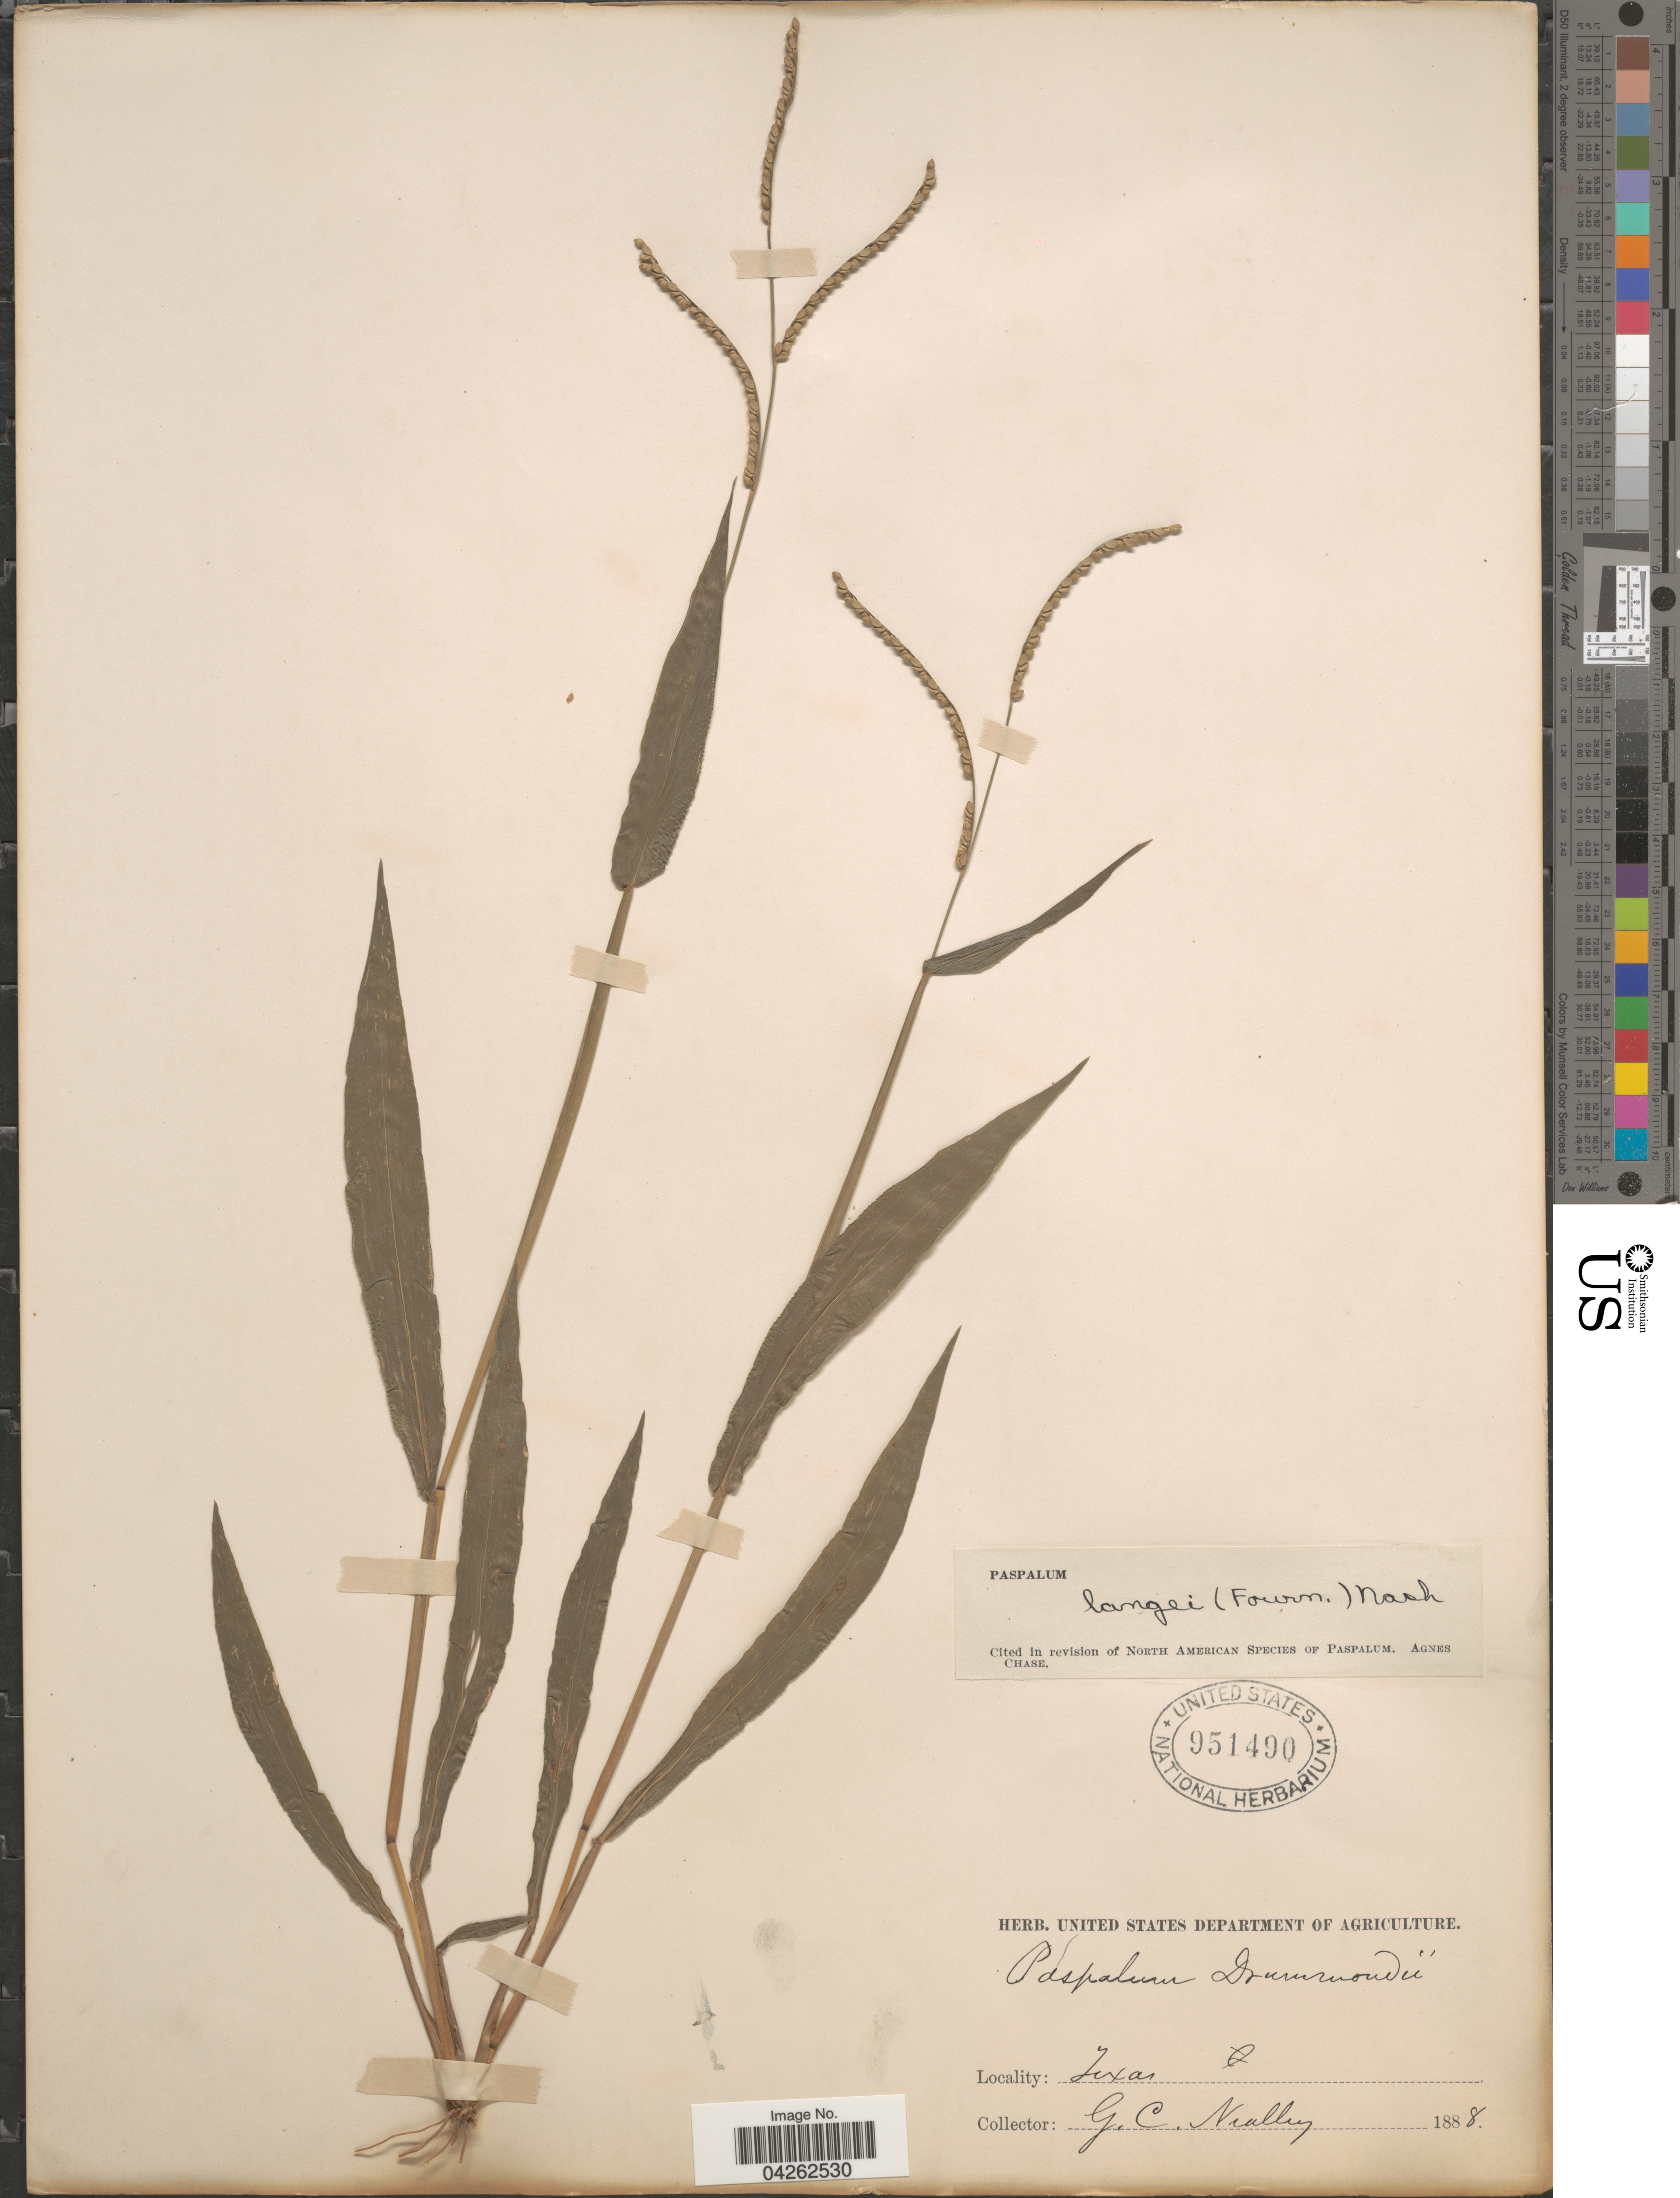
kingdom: Plantae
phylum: Tracheophyta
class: Liliopsida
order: Poales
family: Poaceae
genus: Paspalum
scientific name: Paspalum langei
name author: (E. Fourn.) Nash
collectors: G. C. Nealley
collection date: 1888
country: United States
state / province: Texas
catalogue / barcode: US 951490